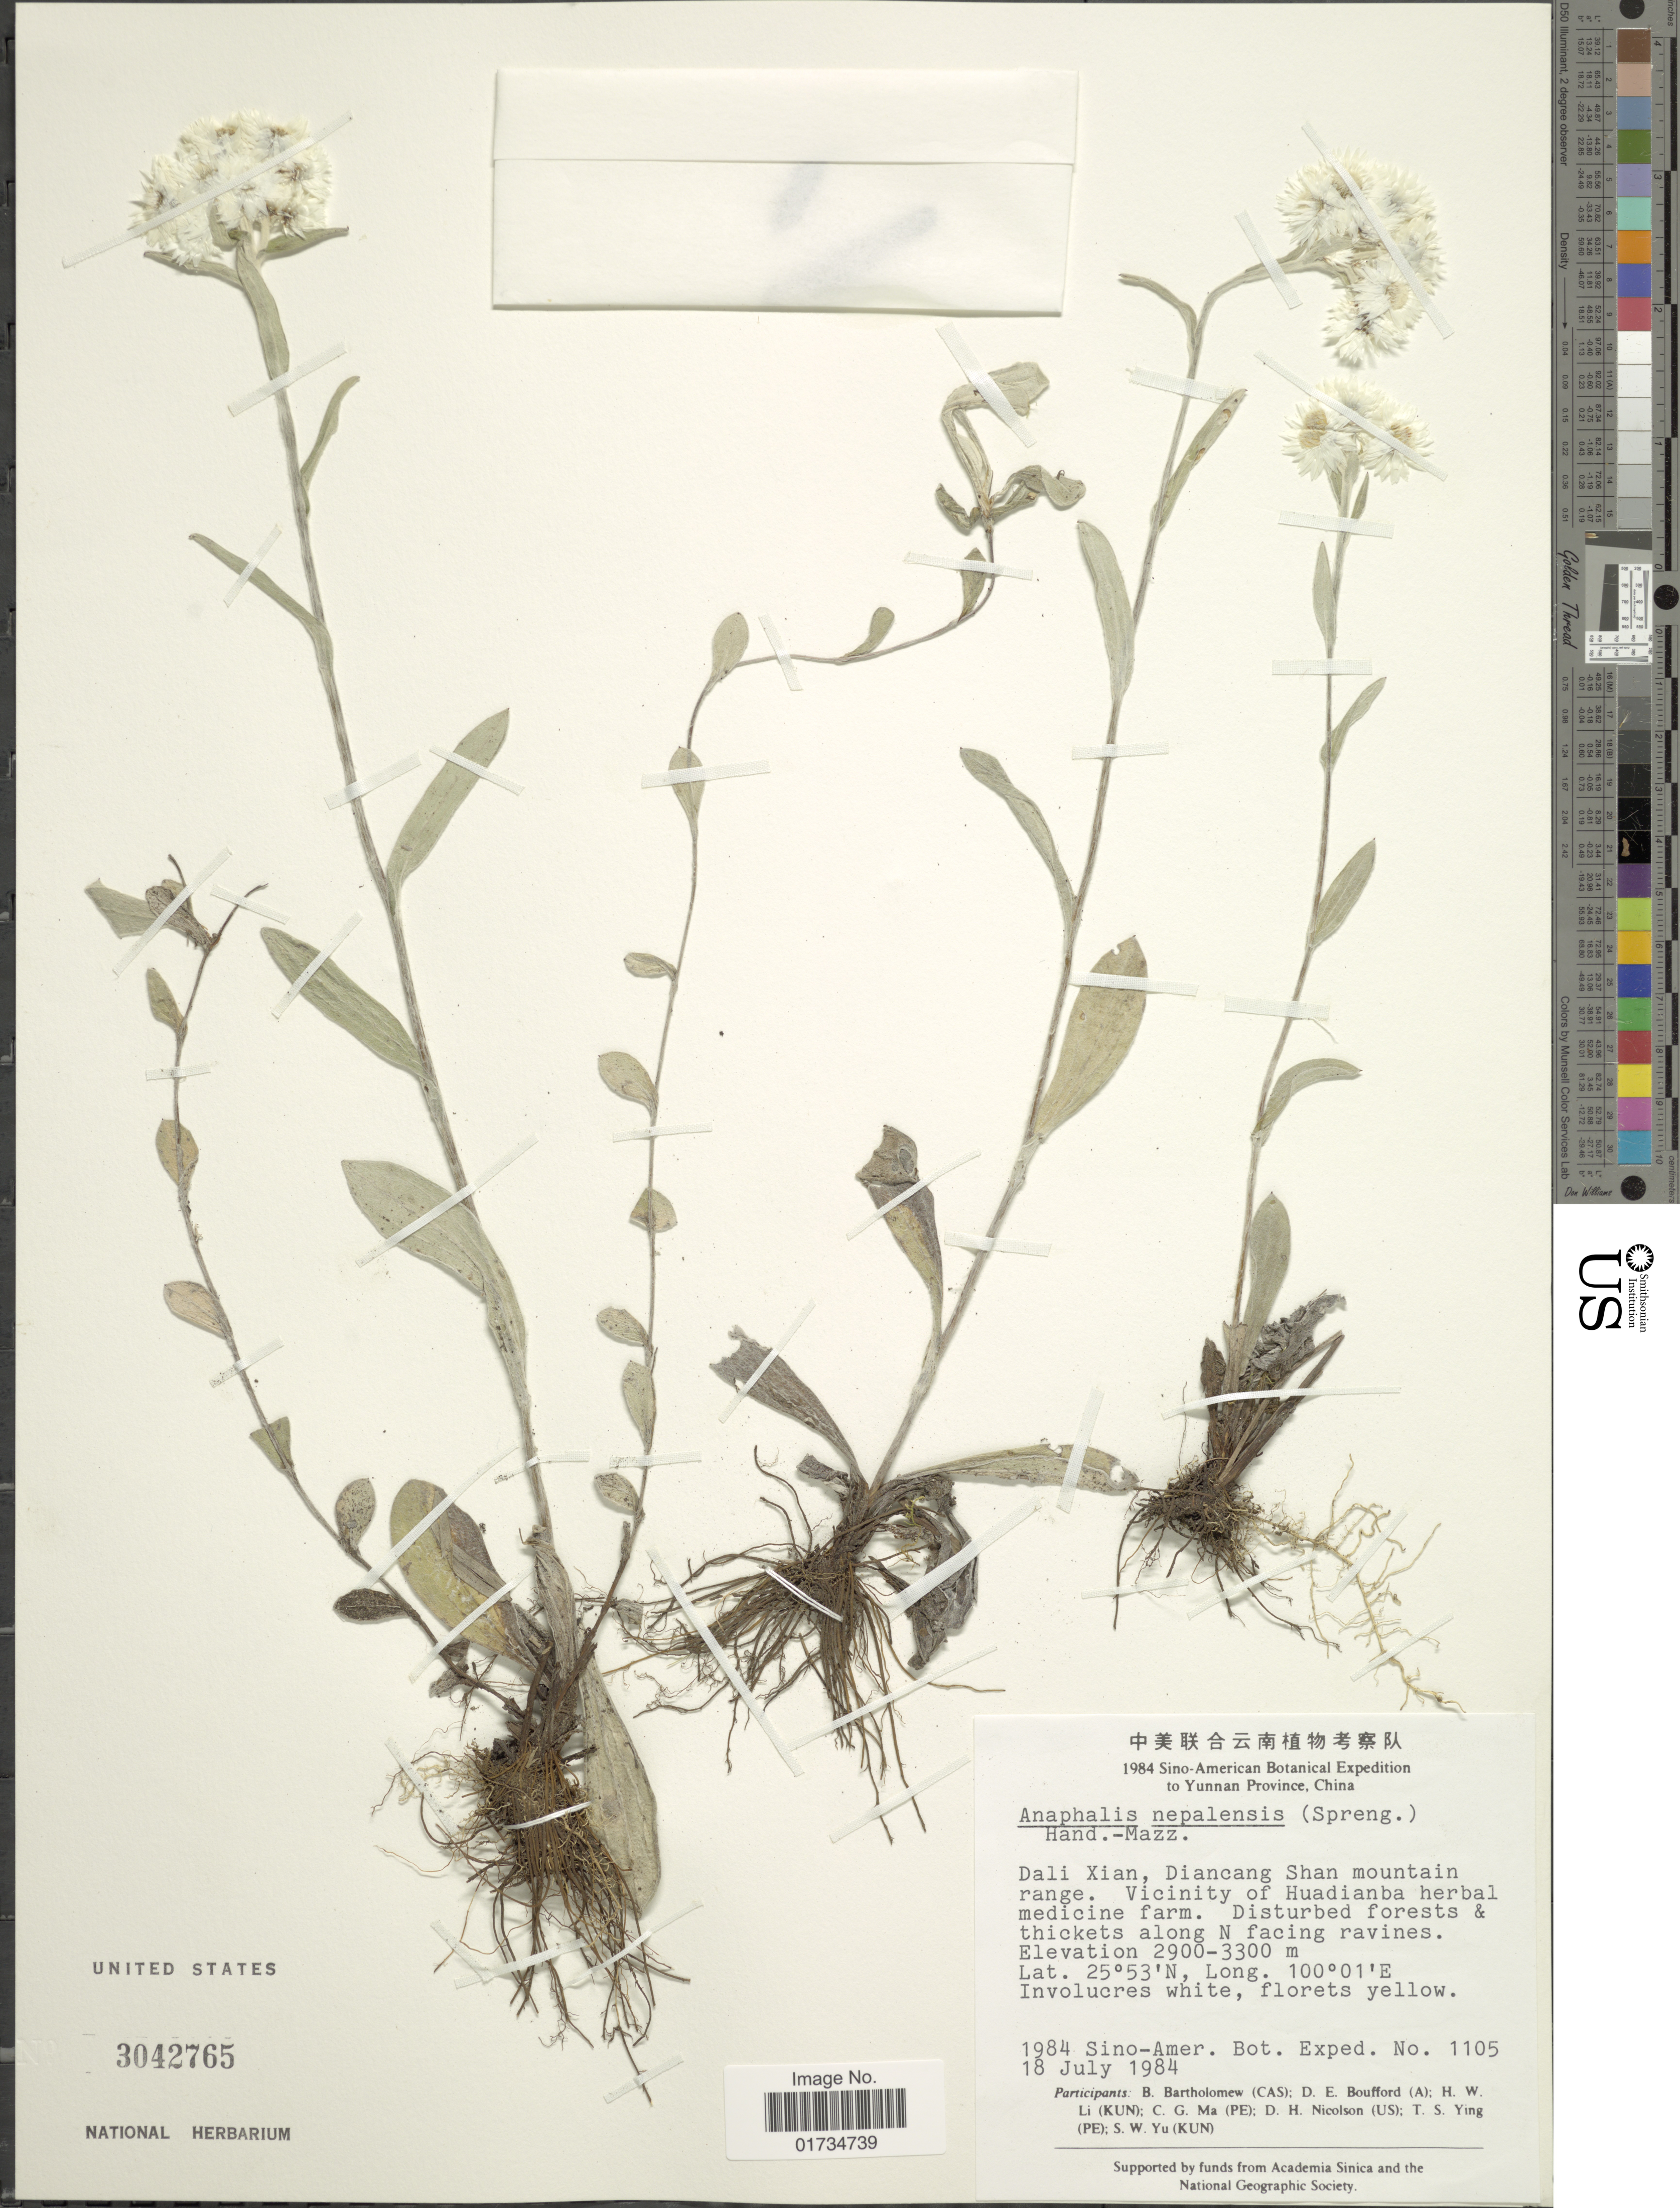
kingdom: Plantae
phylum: Tracheophyta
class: Magnoliopsida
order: Asterales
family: Asteraceae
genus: Anaphalis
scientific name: Anaphalis nagasawai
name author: Hayata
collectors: Sino-Amer. Bot. Exped. 1984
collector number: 1105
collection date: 1984-07-18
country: China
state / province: Yunnan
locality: Yunnan Province, China. Dali Xian, Diancang Shan mountain range. Vicinity of Huadianba herbal medicine farm. Disturbed forests & thickets along N facing ravines.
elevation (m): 2900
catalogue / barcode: US 3042765